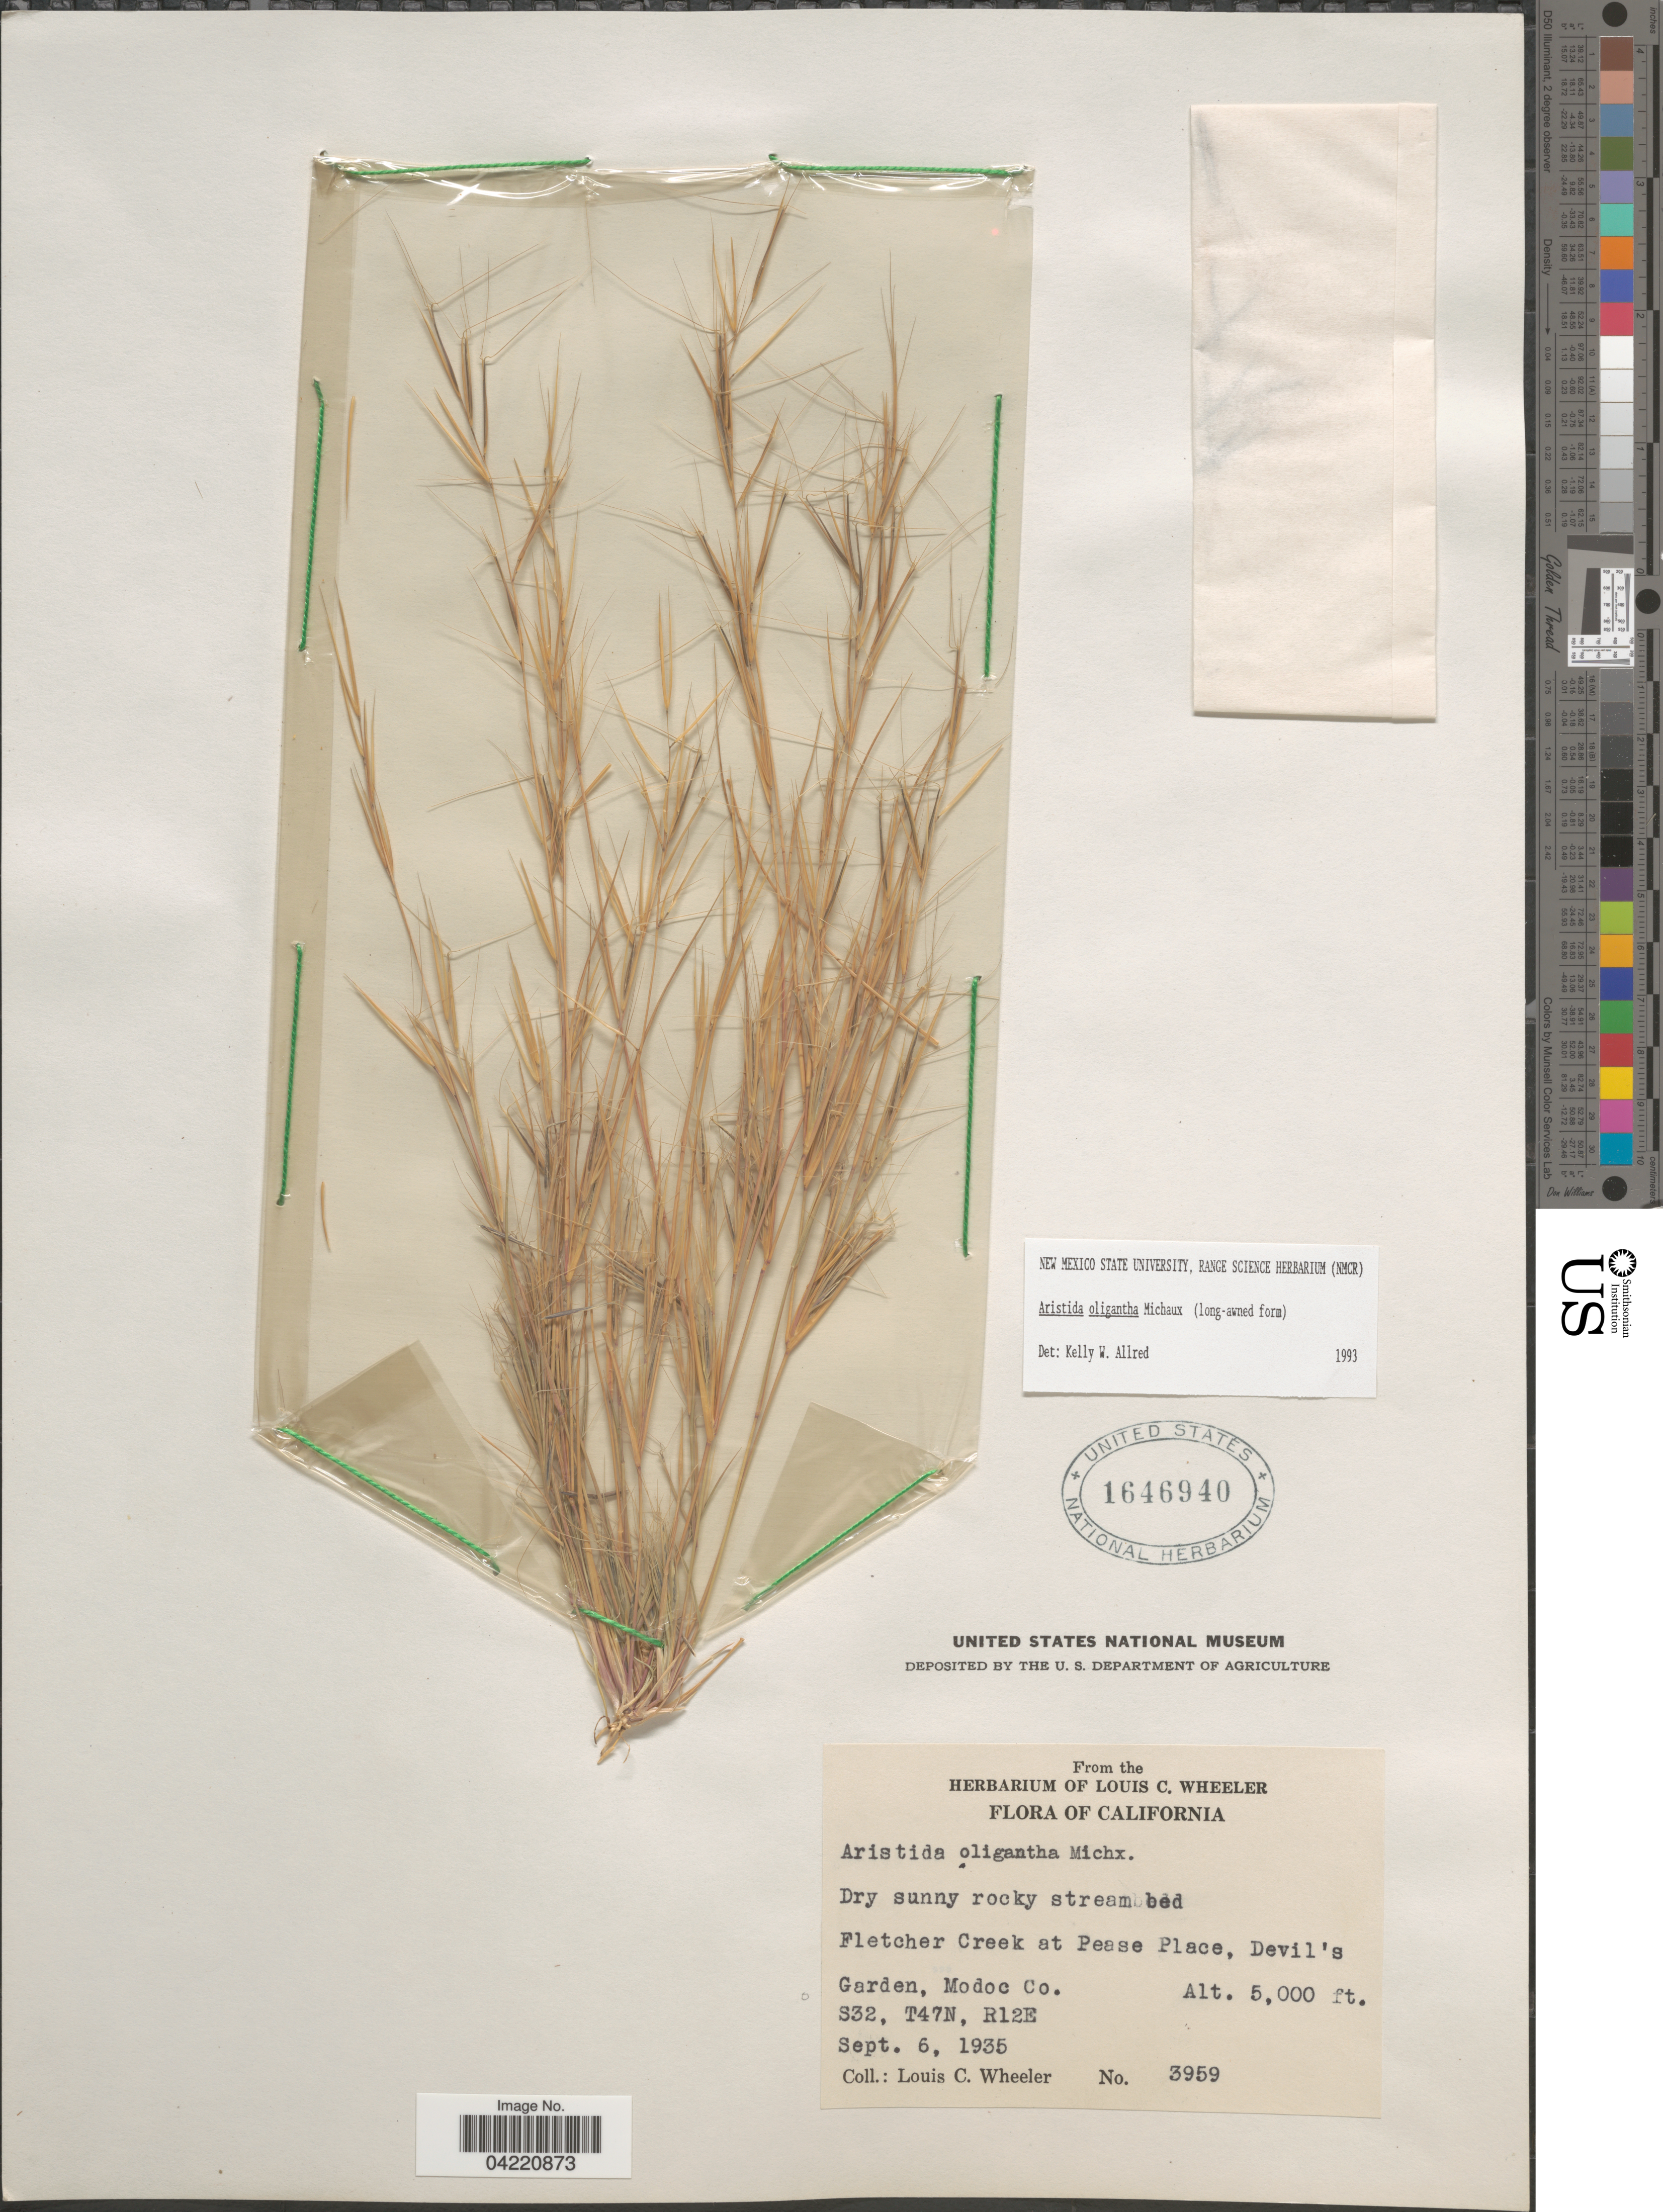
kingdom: Plantae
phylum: Tracheophyta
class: Liliopsida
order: Poales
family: Poaceae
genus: Aristida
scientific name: Aristida oligantha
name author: Michx.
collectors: L. C. Wheeler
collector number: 3959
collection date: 1935-09-06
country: United States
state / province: California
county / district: Modoc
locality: Fletcher Creek at Pease Place, Devil's Garden, Modoc Co. S32, T47N, R12E.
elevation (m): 1524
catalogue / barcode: US 1646940